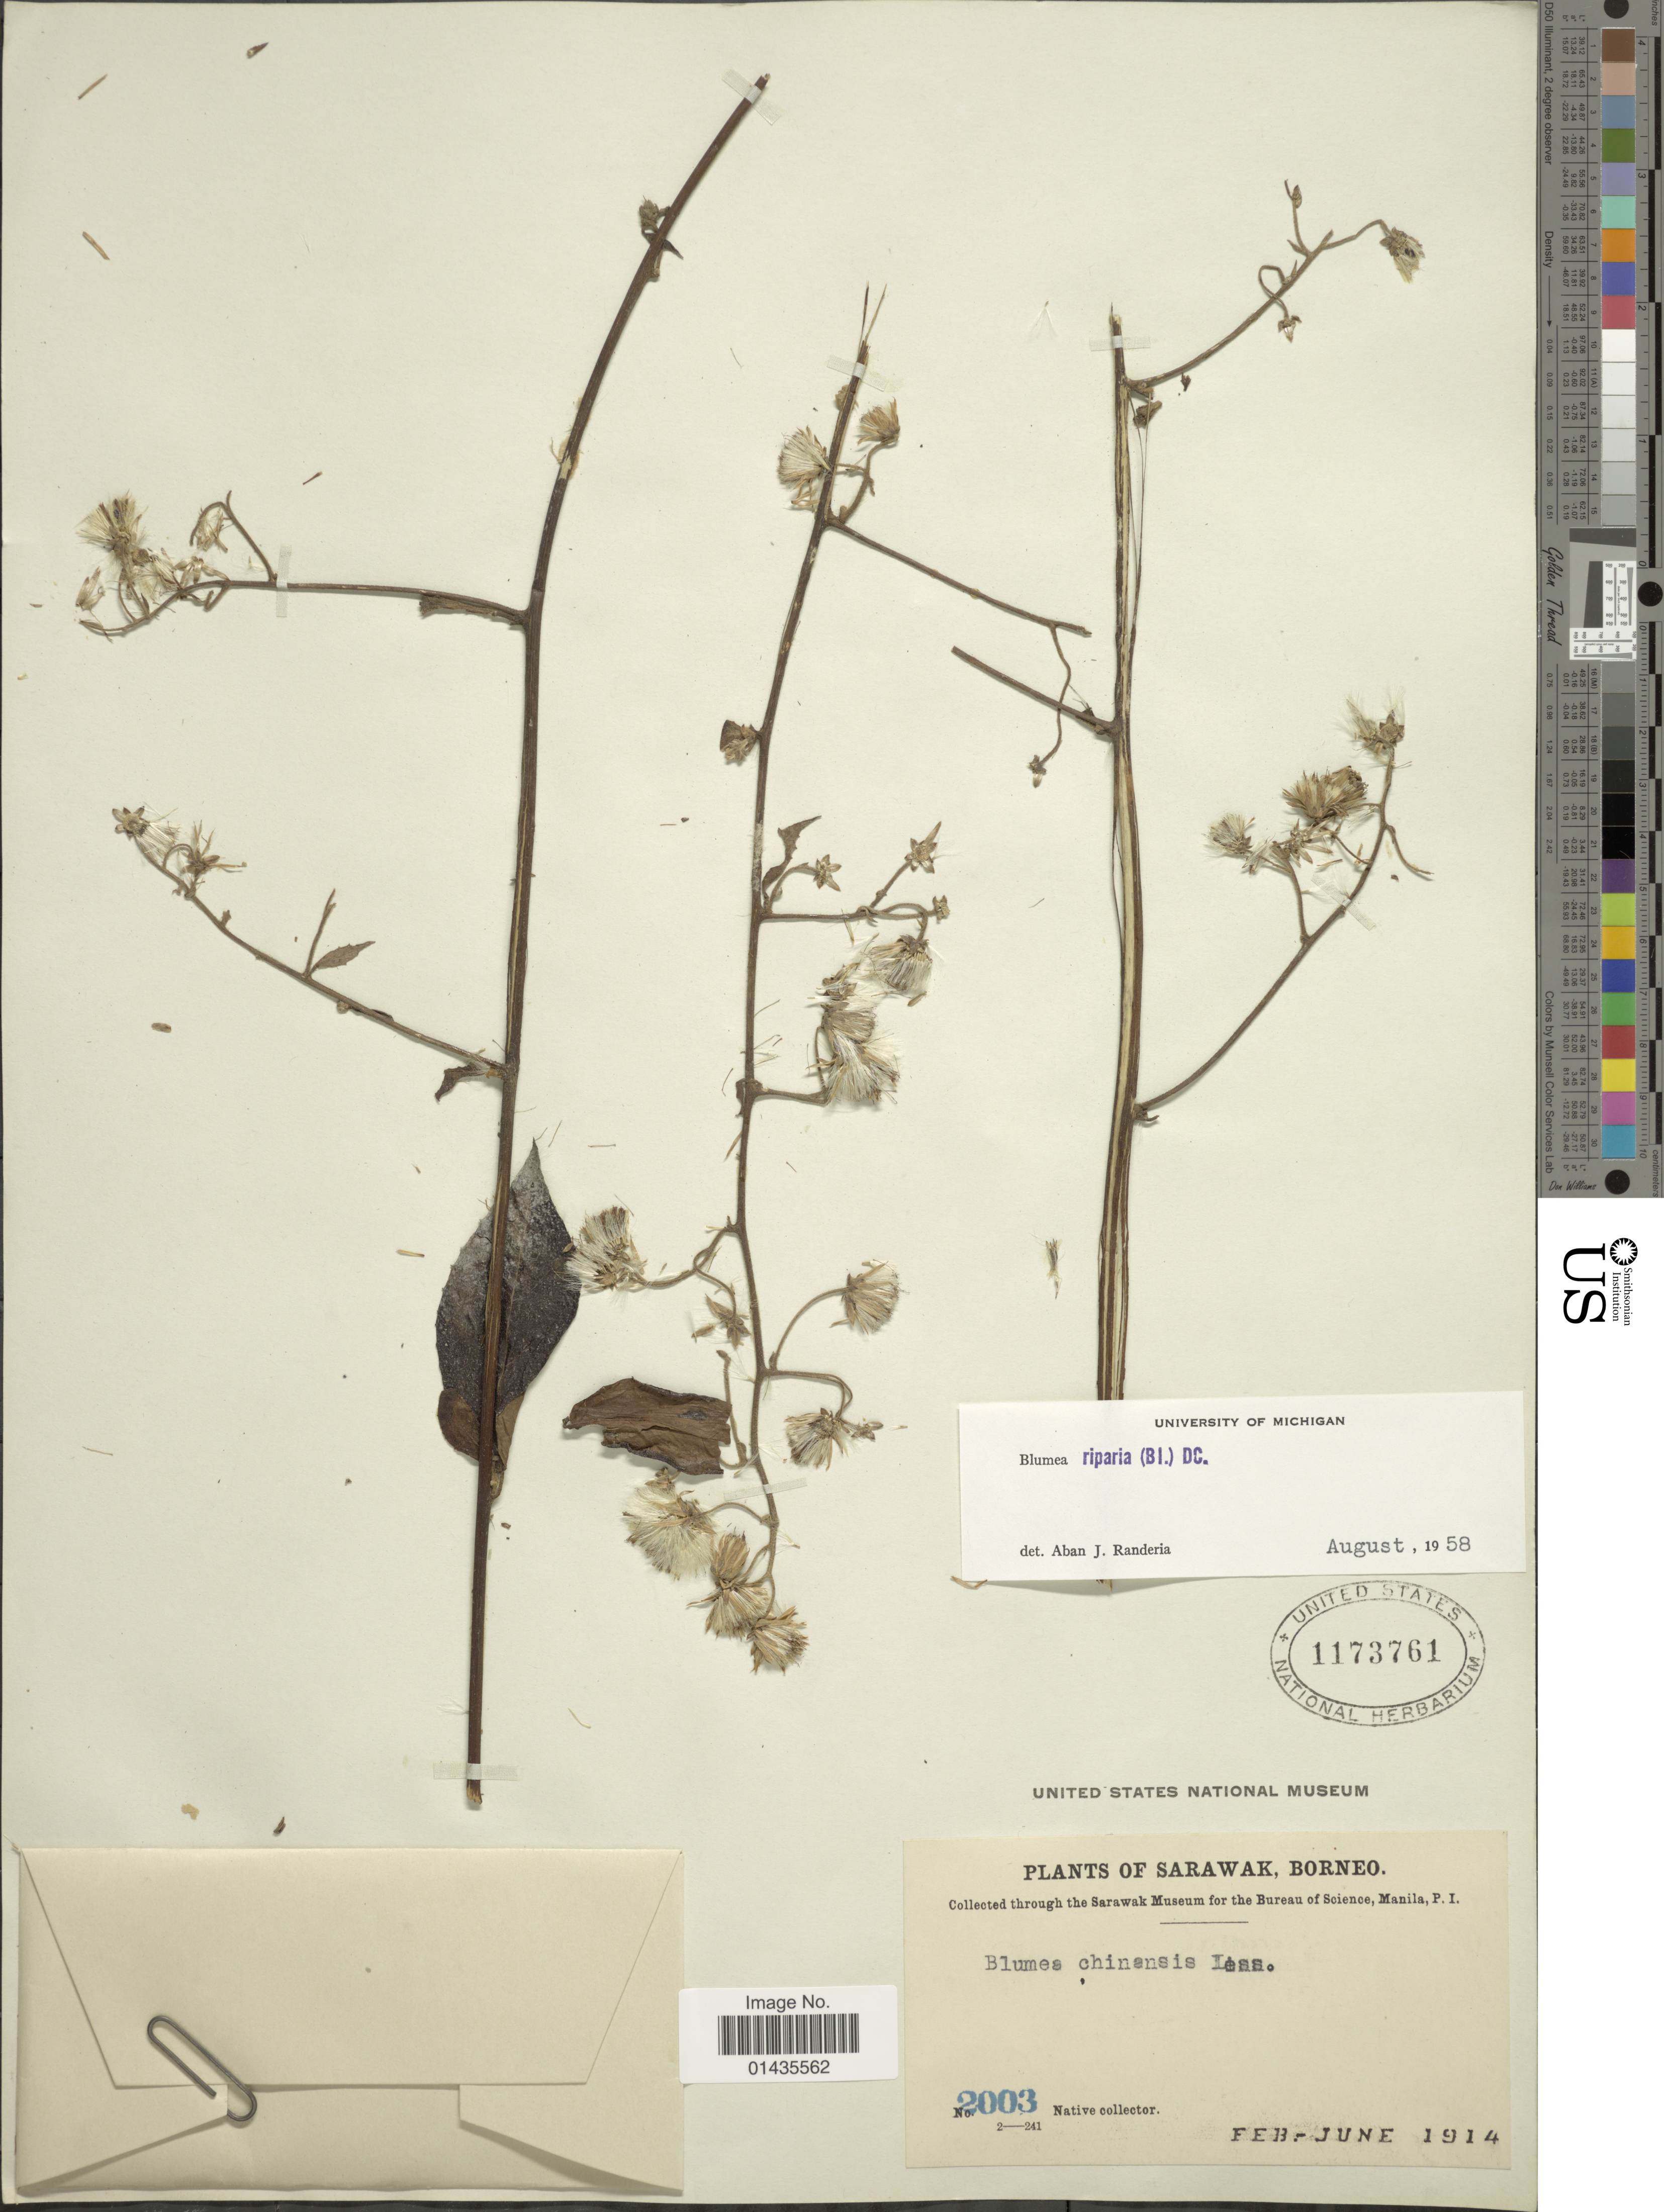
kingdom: Plantae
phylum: Tracheophyta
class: Magnoliopsida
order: Asterales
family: Asteraceae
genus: Blumea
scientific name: Blumea riparia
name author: (Blume) DC.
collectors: Native collector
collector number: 2003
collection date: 1914-02/1914-06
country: Malaysia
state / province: Sarawak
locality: Borneo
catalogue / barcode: US 1173761